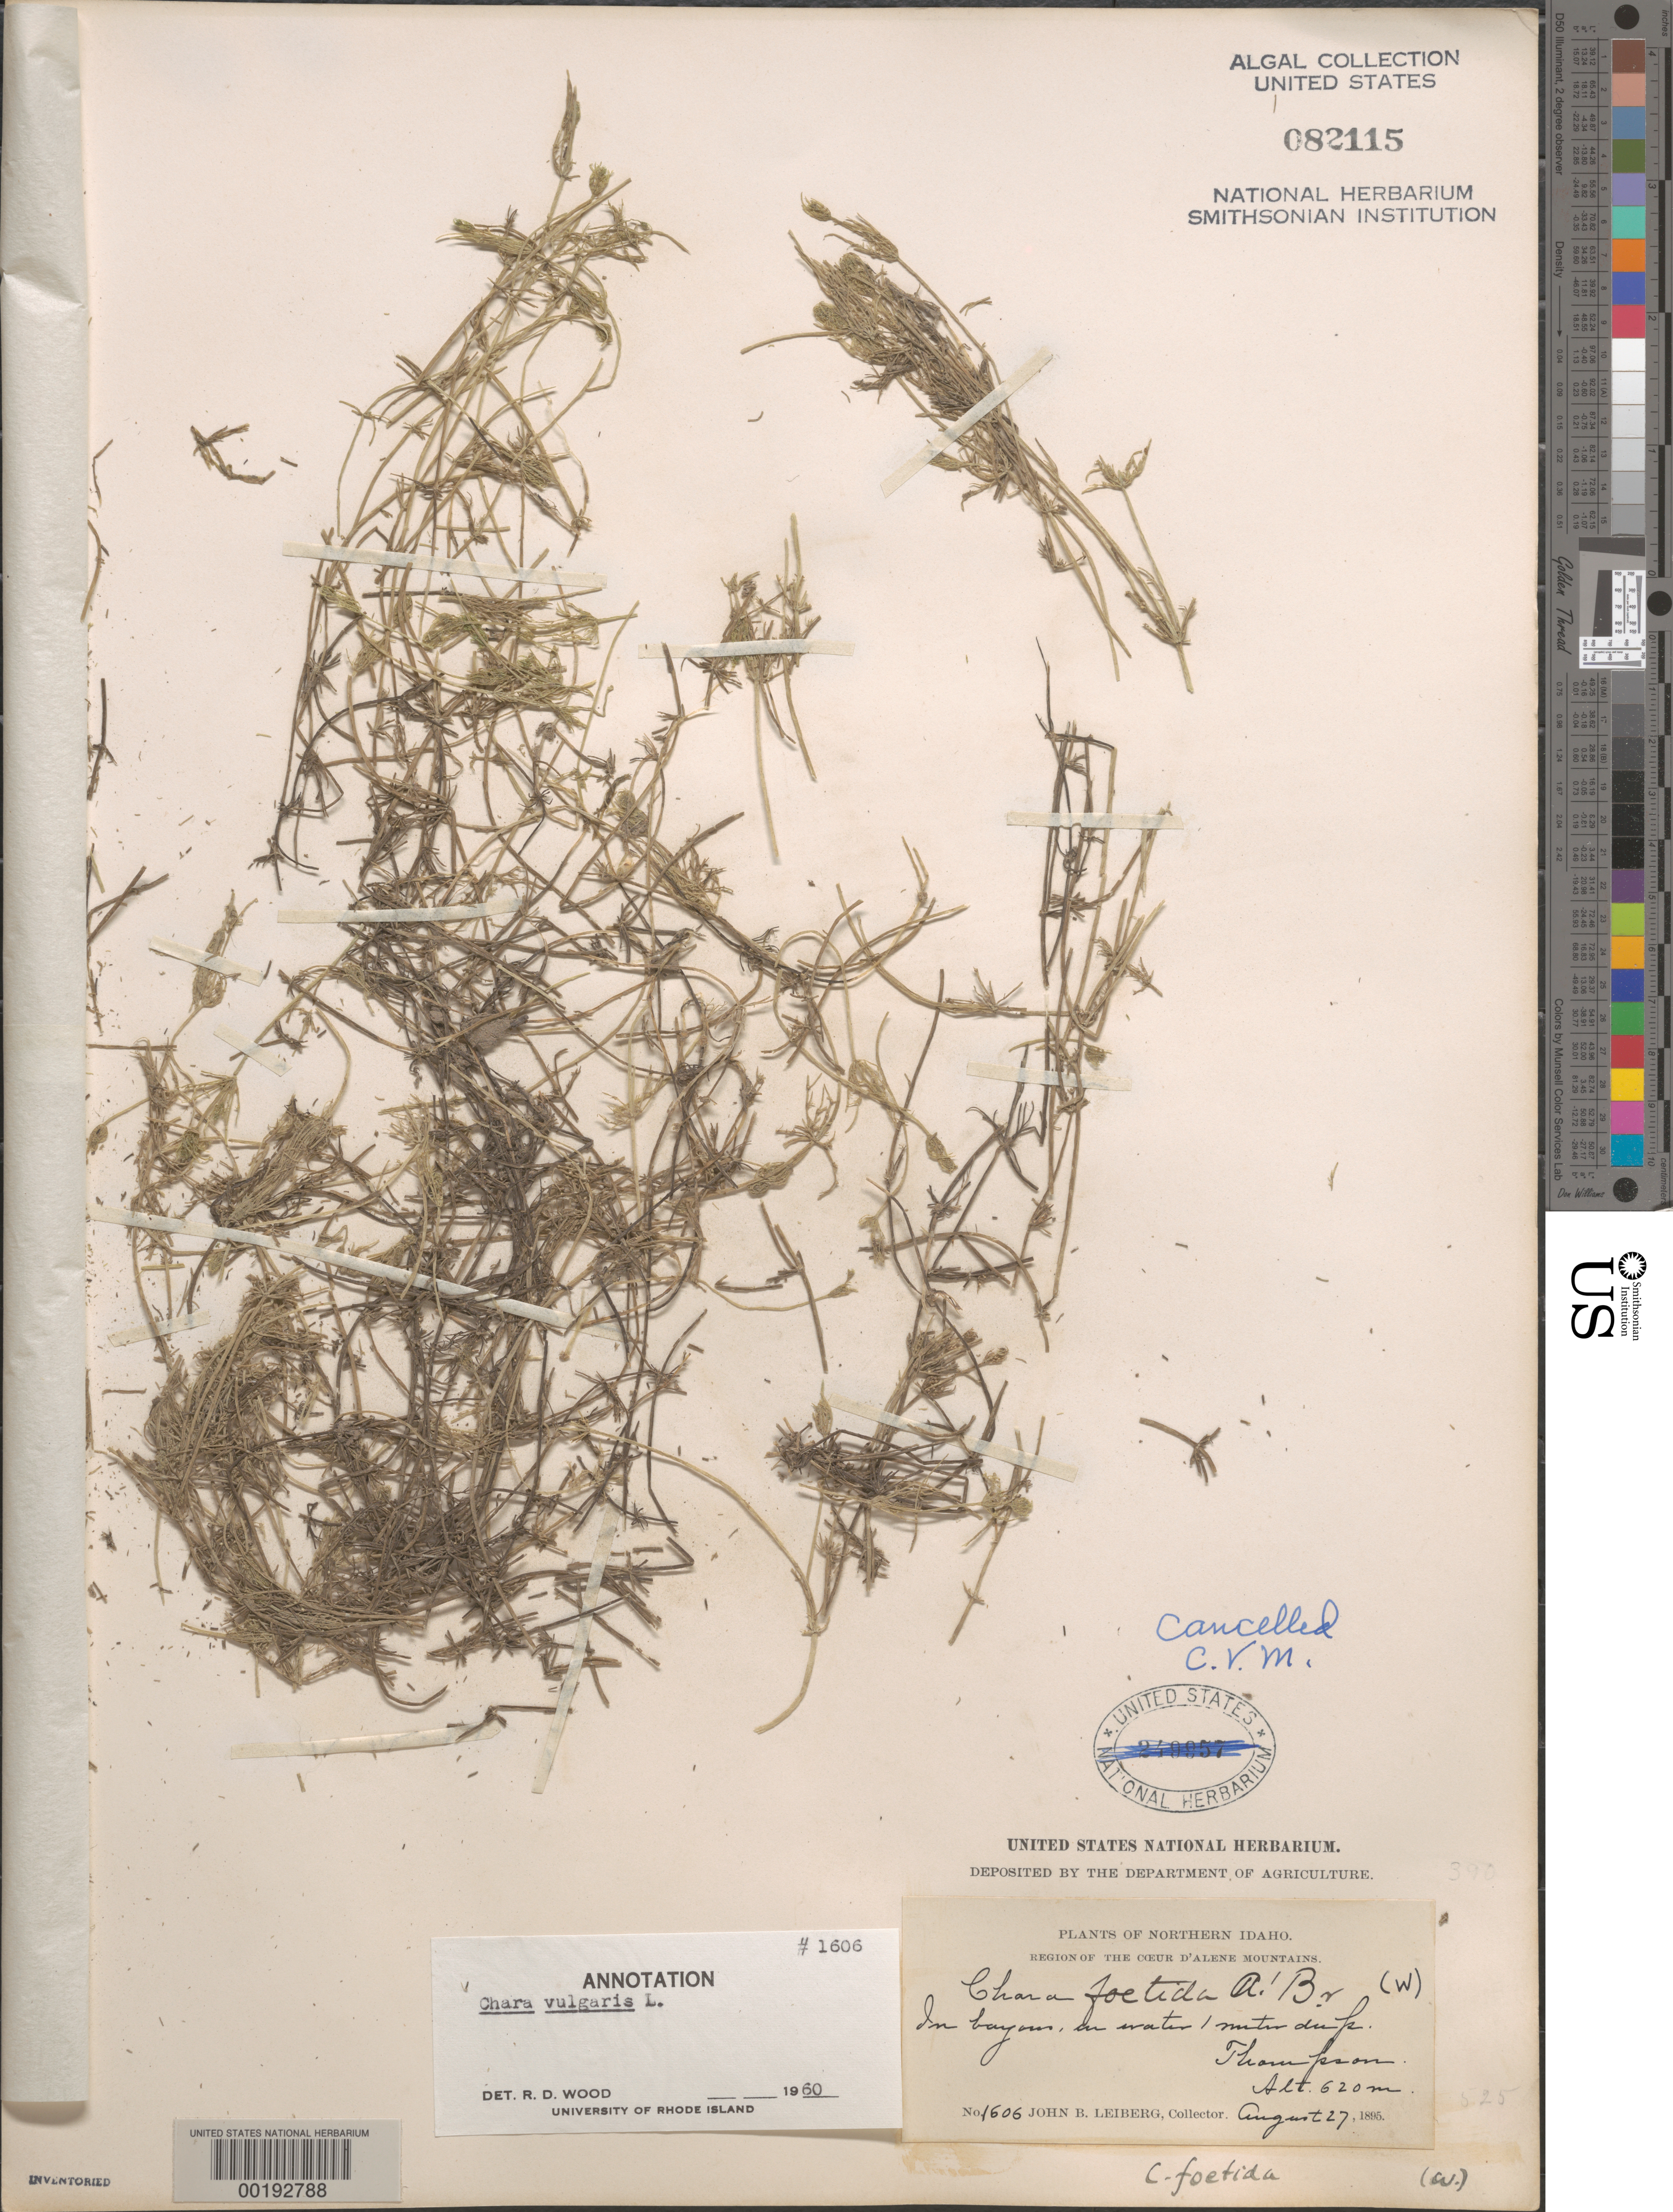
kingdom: Plantae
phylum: Charophyta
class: Charophyceae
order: Charales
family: Characeae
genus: Chara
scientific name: Chara vulgaris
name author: L.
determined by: Wood, R. D.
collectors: J. Leiberg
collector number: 1606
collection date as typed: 27 Aug 1895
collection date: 1895-08-27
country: United States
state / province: Idaho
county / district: Shoshone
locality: Thompson, Coeur d'Alene Mountains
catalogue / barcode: US 82115